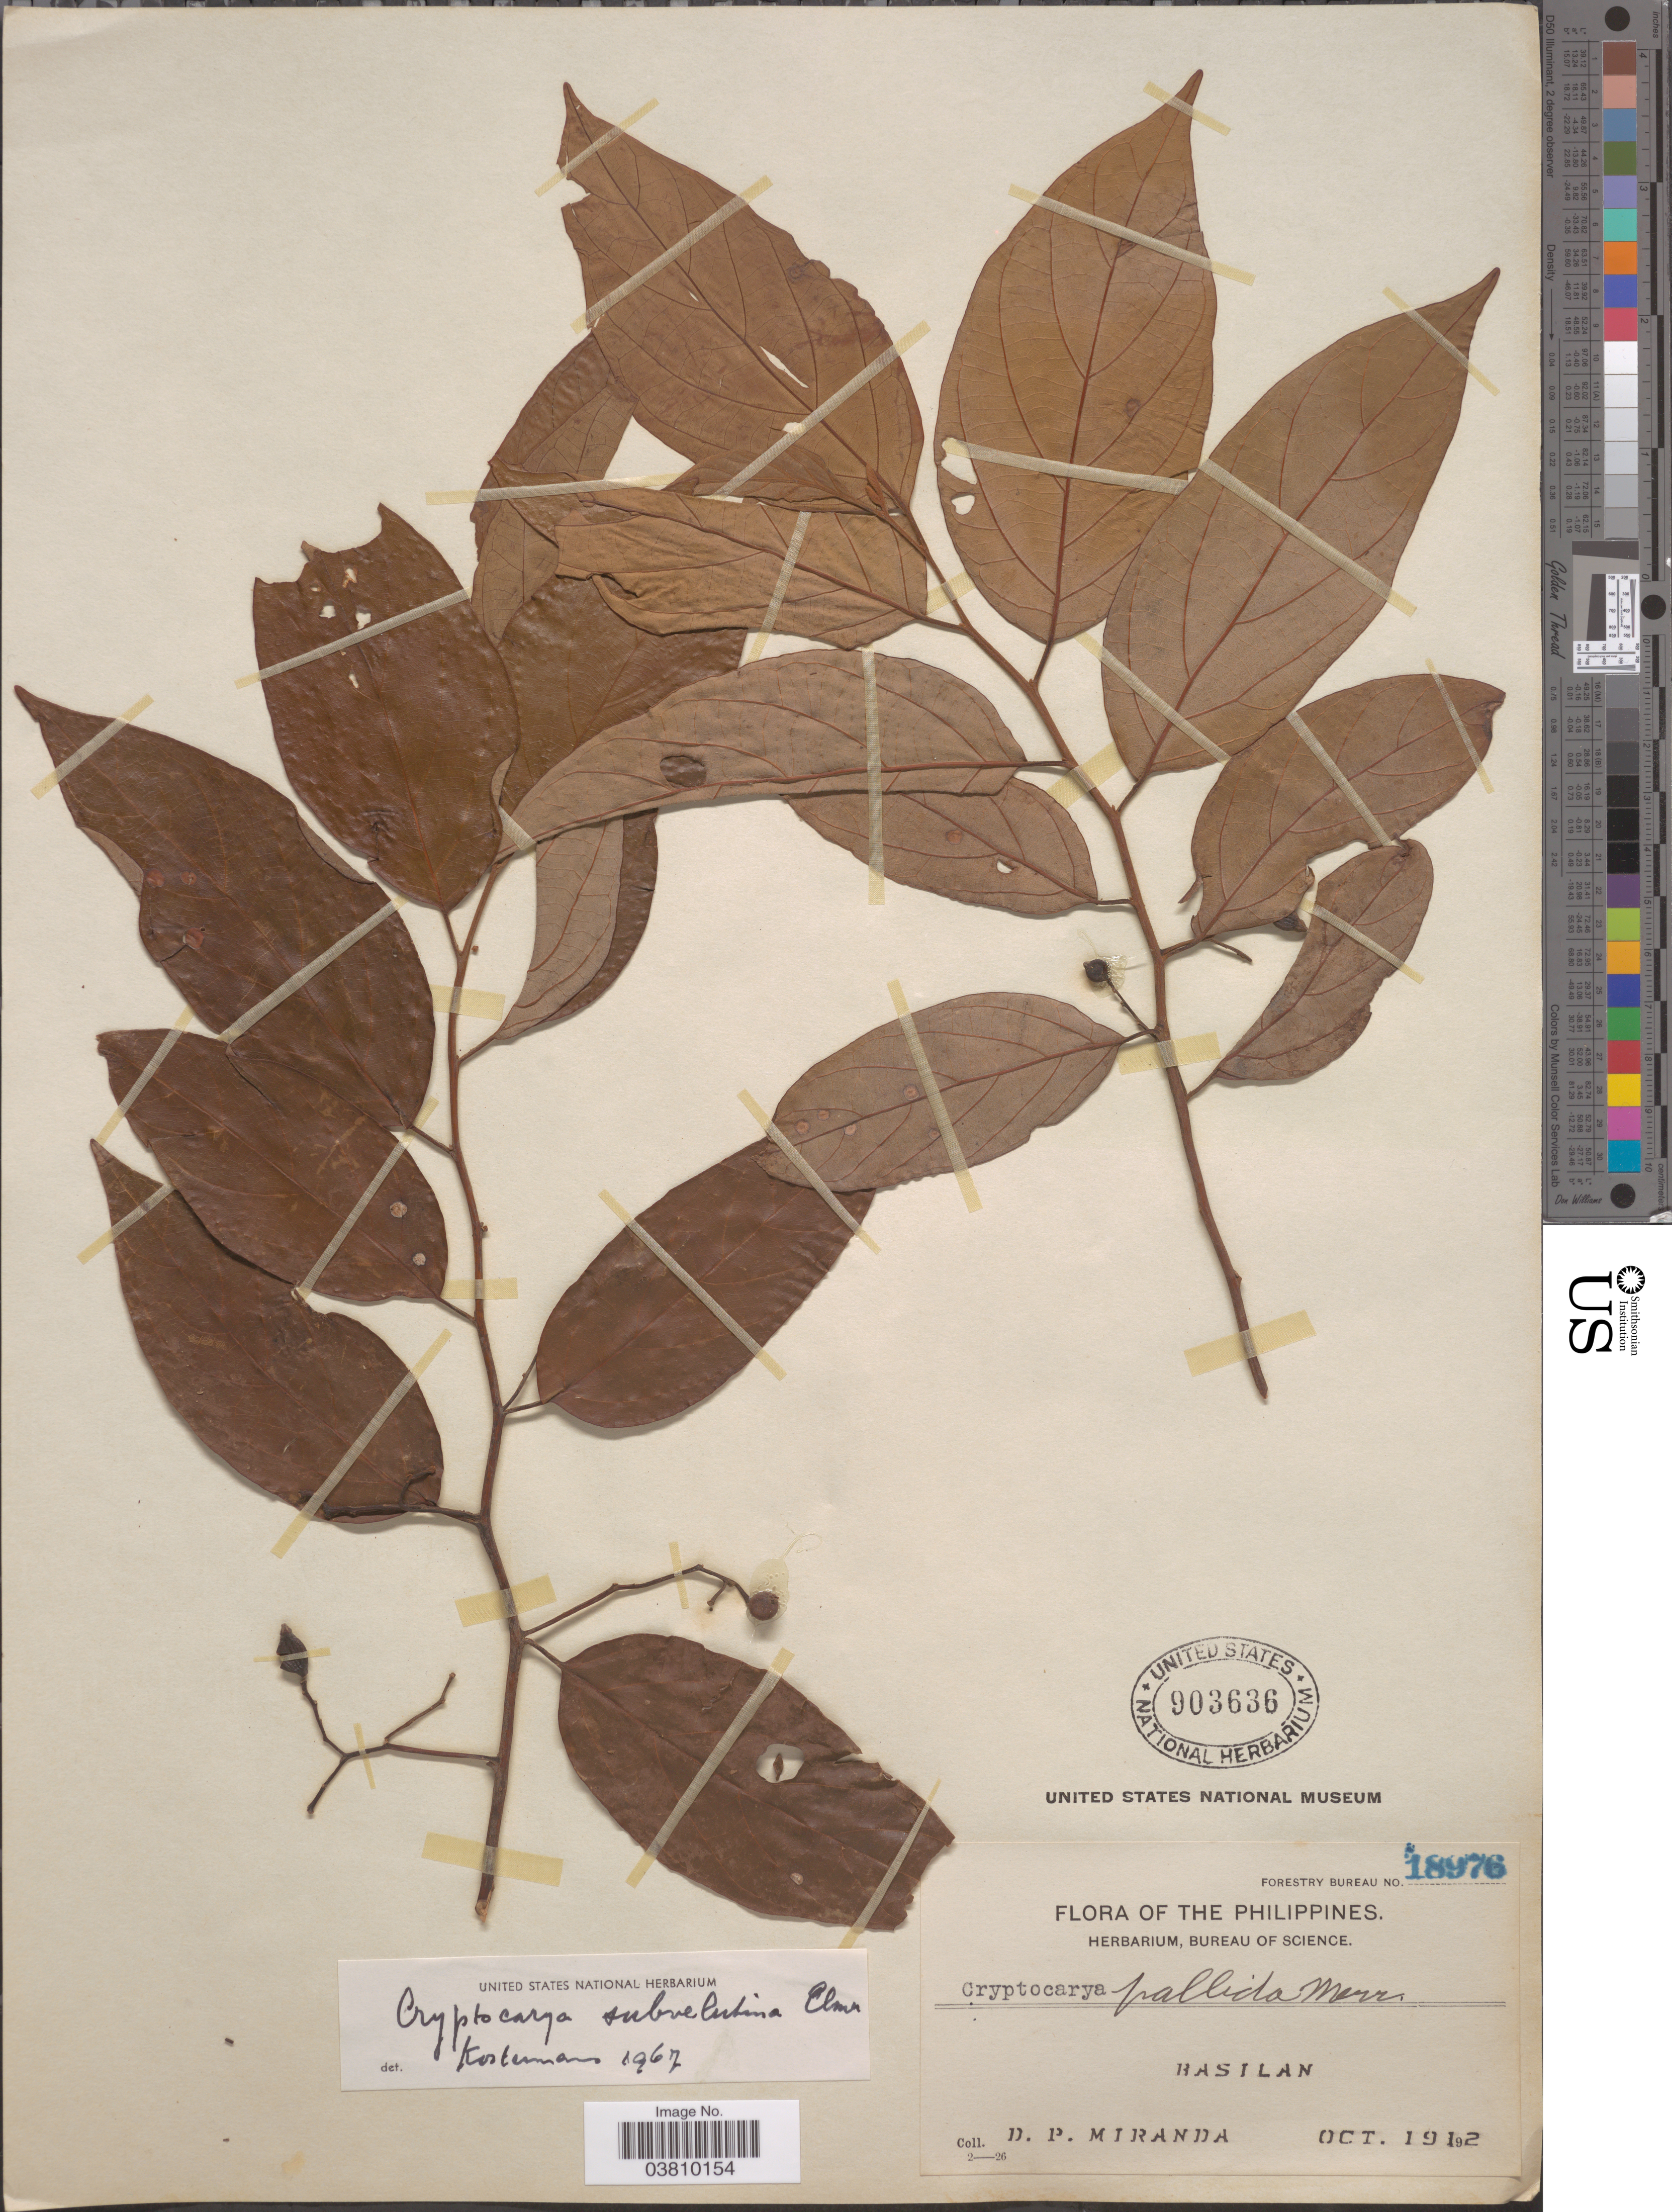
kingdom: Plantae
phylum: Tracheophyta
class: Magnoliopsida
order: Laurales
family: Lauraceae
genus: Cryptocarya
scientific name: Cryptocarya subvelutina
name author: Elmer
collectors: D. P. Miranda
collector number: Forestry Bureau 18976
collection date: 1912-10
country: Philippines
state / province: Muslim Mindanao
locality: Basilan.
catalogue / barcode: US 903636